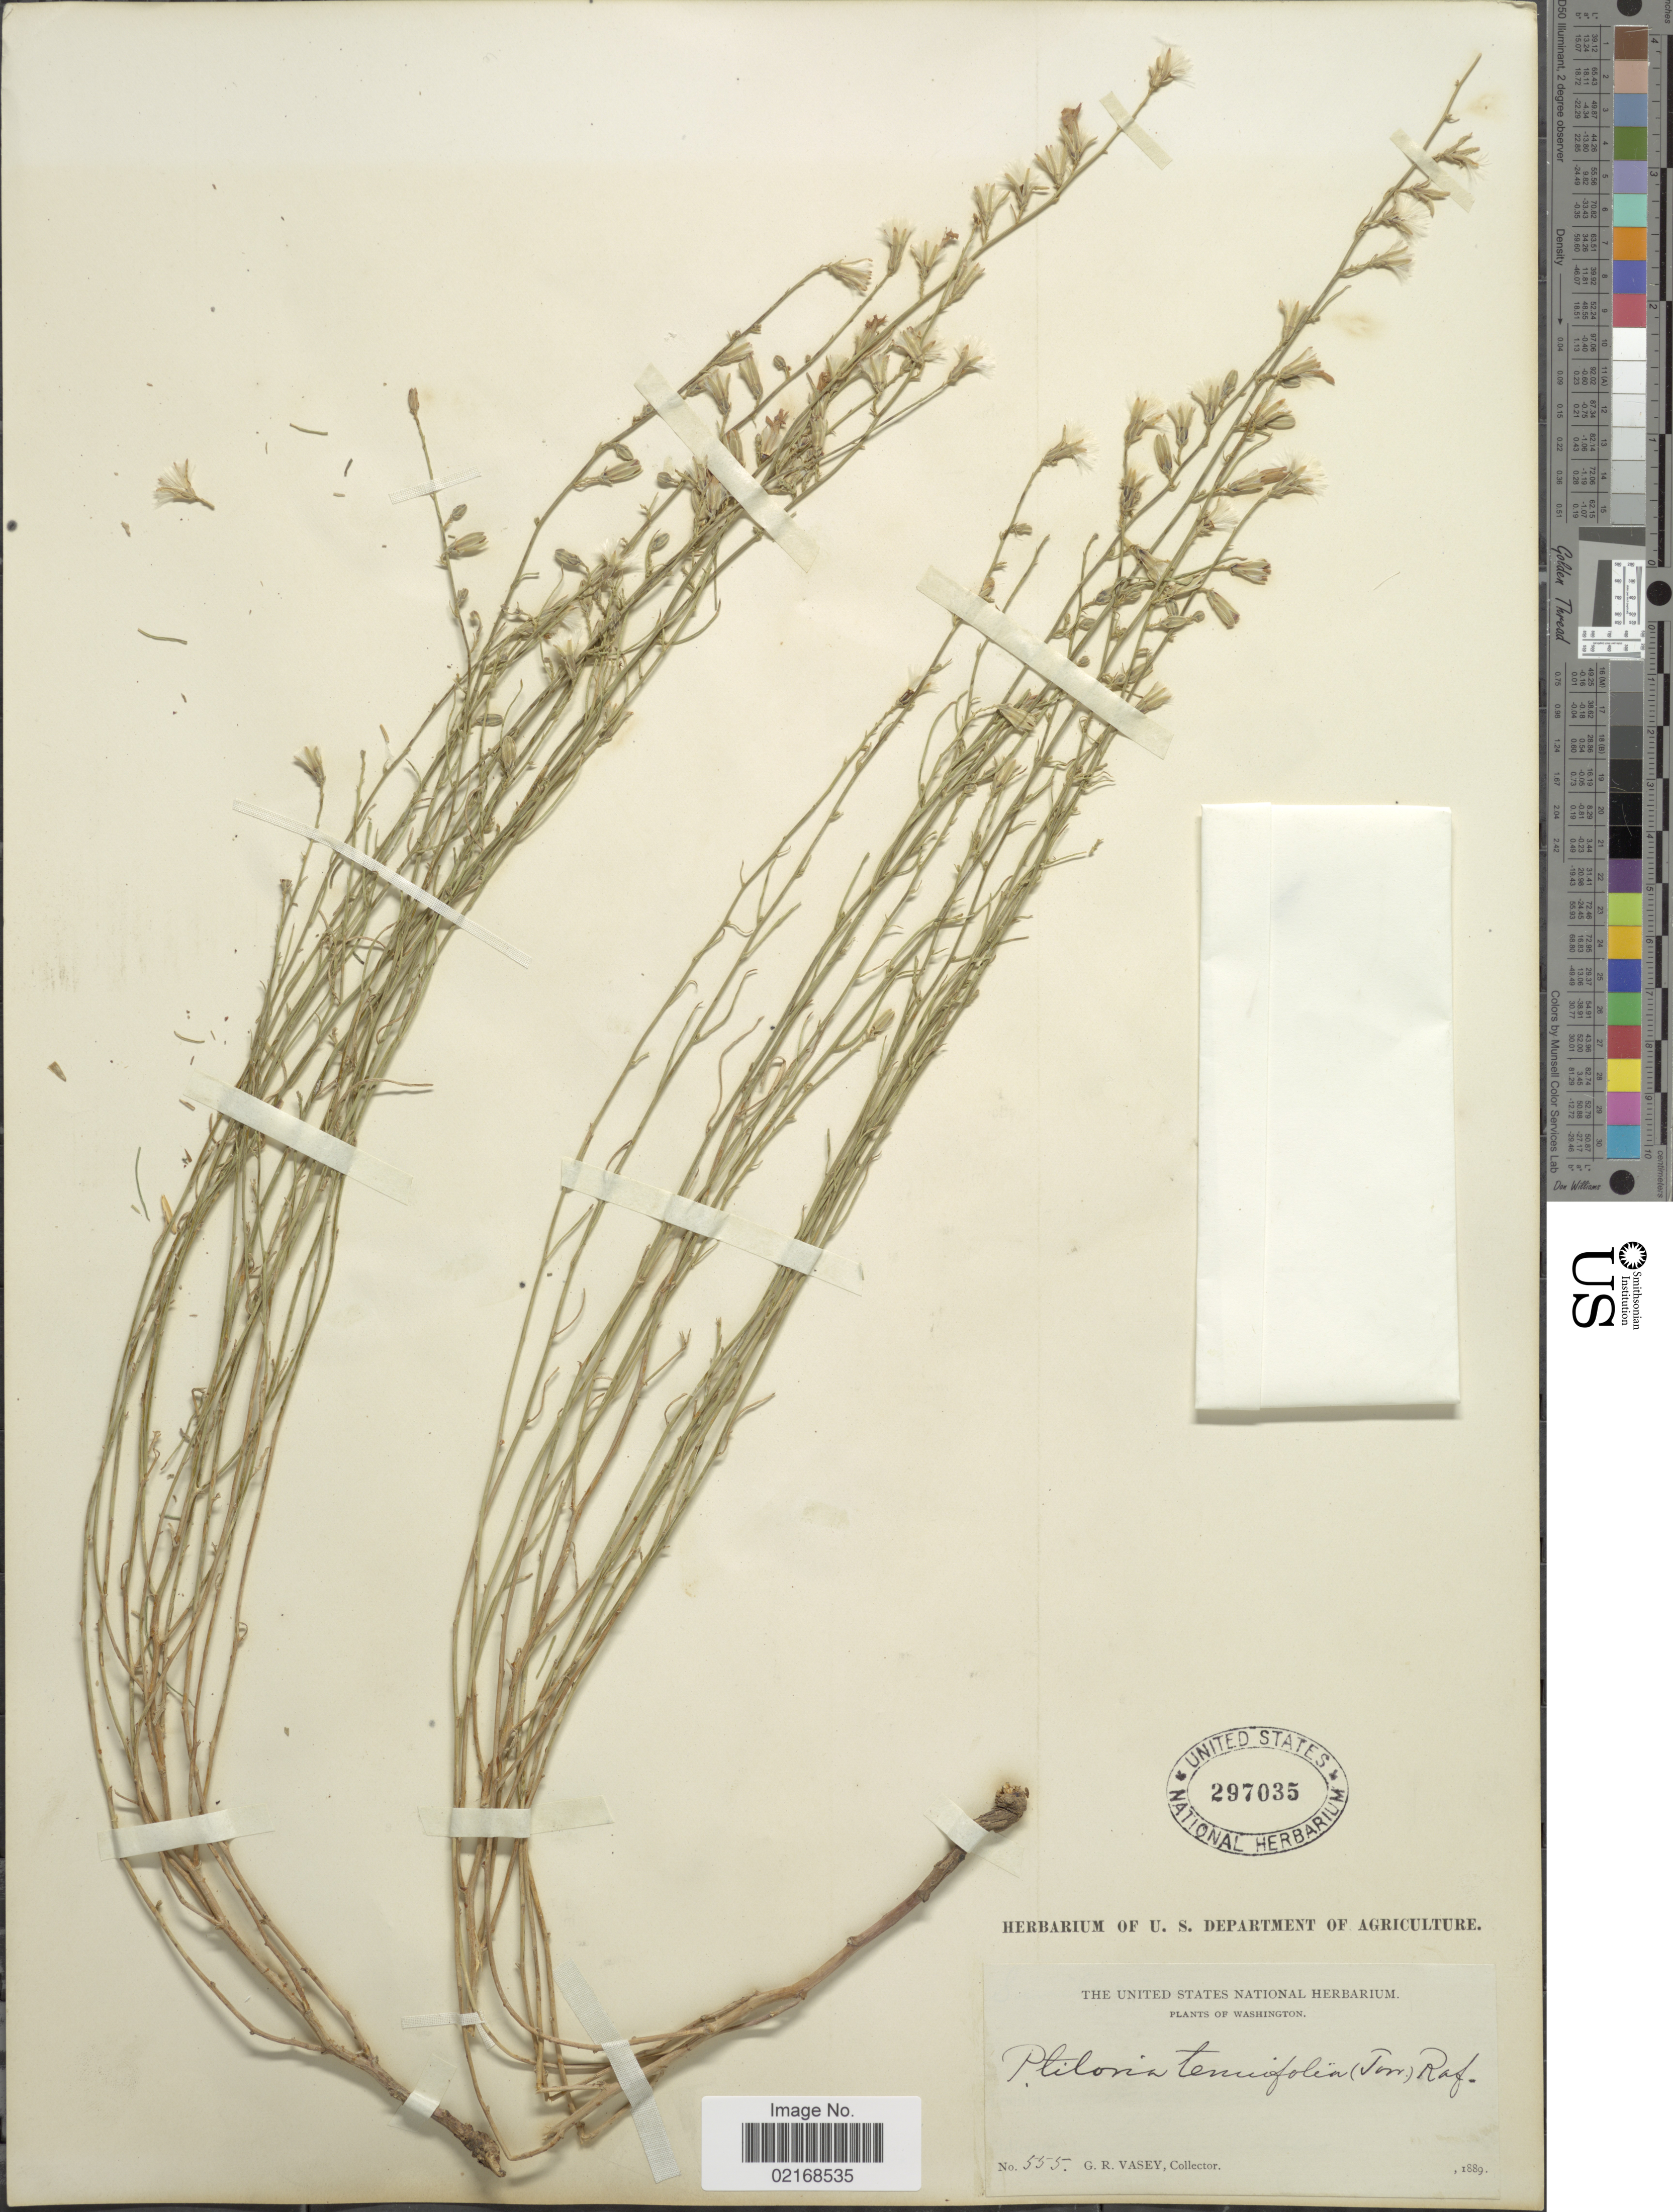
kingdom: Plantae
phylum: Tracheophyta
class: Magnoliopsida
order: Asterales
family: Asteraceae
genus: Stephanomeria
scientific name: Stephanomeria tenuifolia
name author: (Torr.) H.M. Hall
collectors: G. R. Vasey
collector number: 555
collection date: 1889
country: United States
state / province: Washington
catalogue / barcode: US 297035